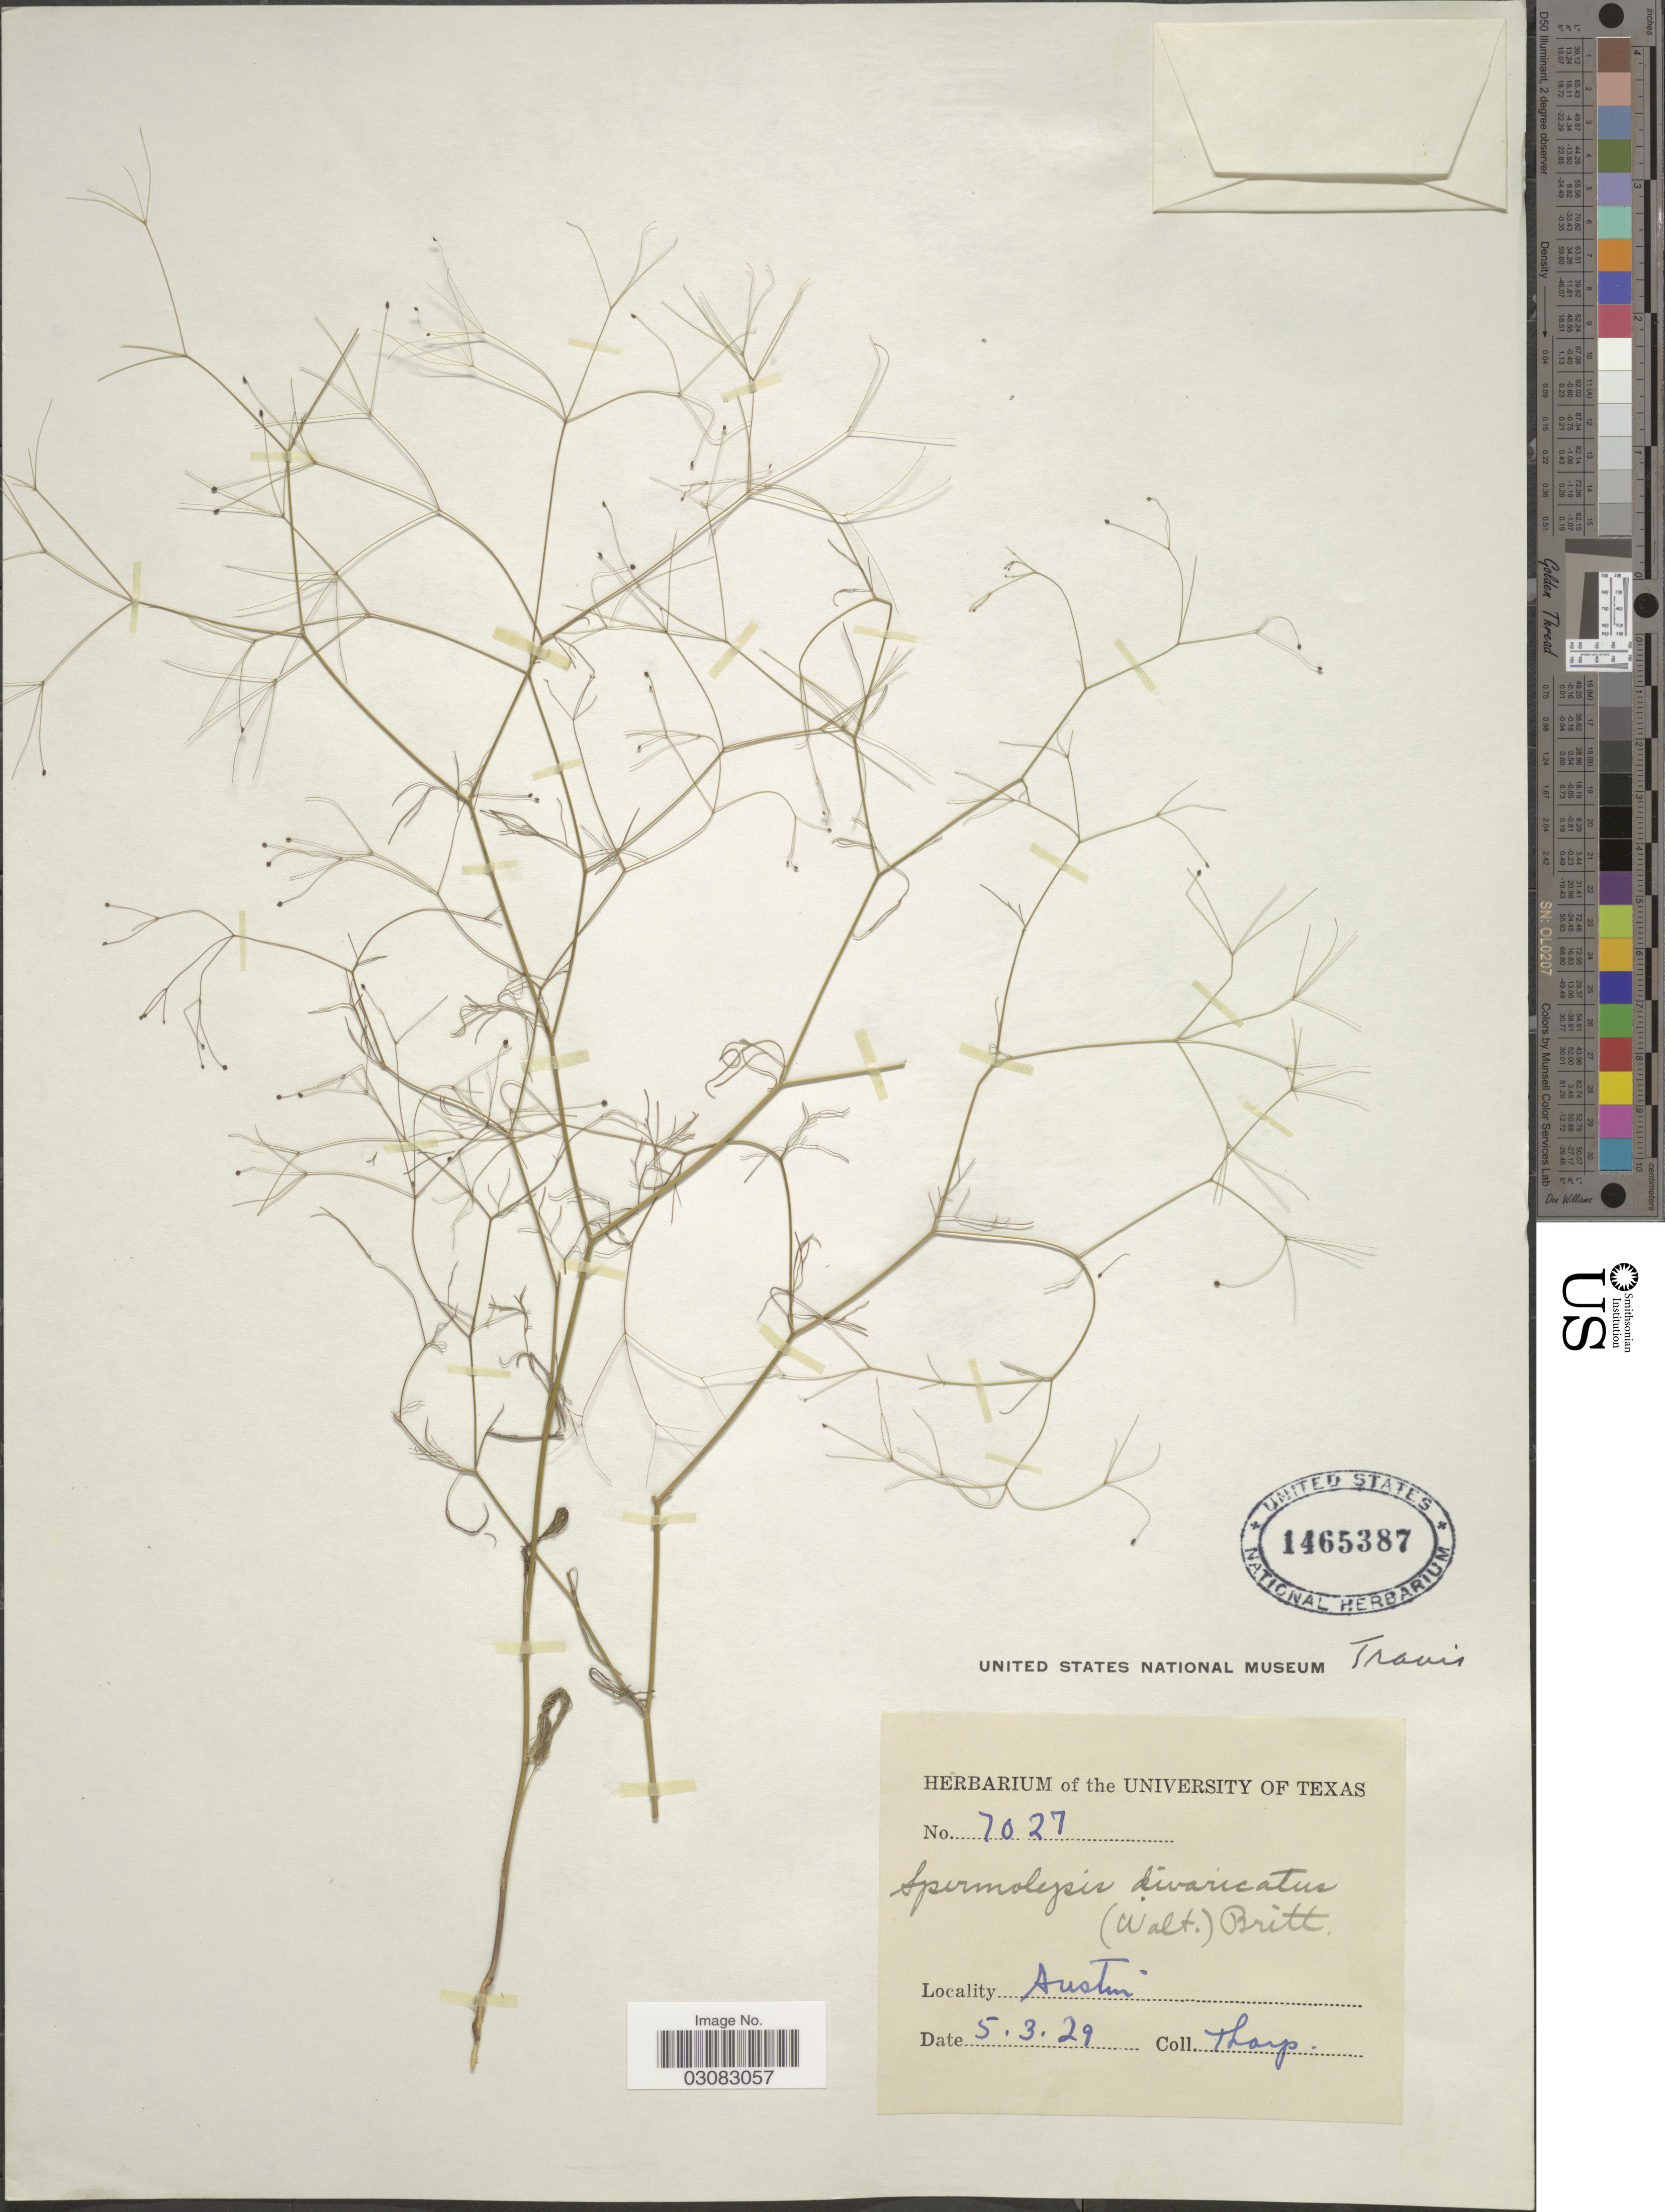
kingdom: Plantae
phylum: Tracheophyta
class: Magnoliopsida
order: Apiales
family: Apiaceae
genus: Spermolepis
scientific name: Spermolepis divaricata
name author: (Walter) Raf.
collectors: Tharp, --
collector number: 7027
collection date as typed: Transcribed d/m/y: 3/5/29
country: United States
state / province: Texas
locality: Austin.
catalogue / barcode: US 1465387